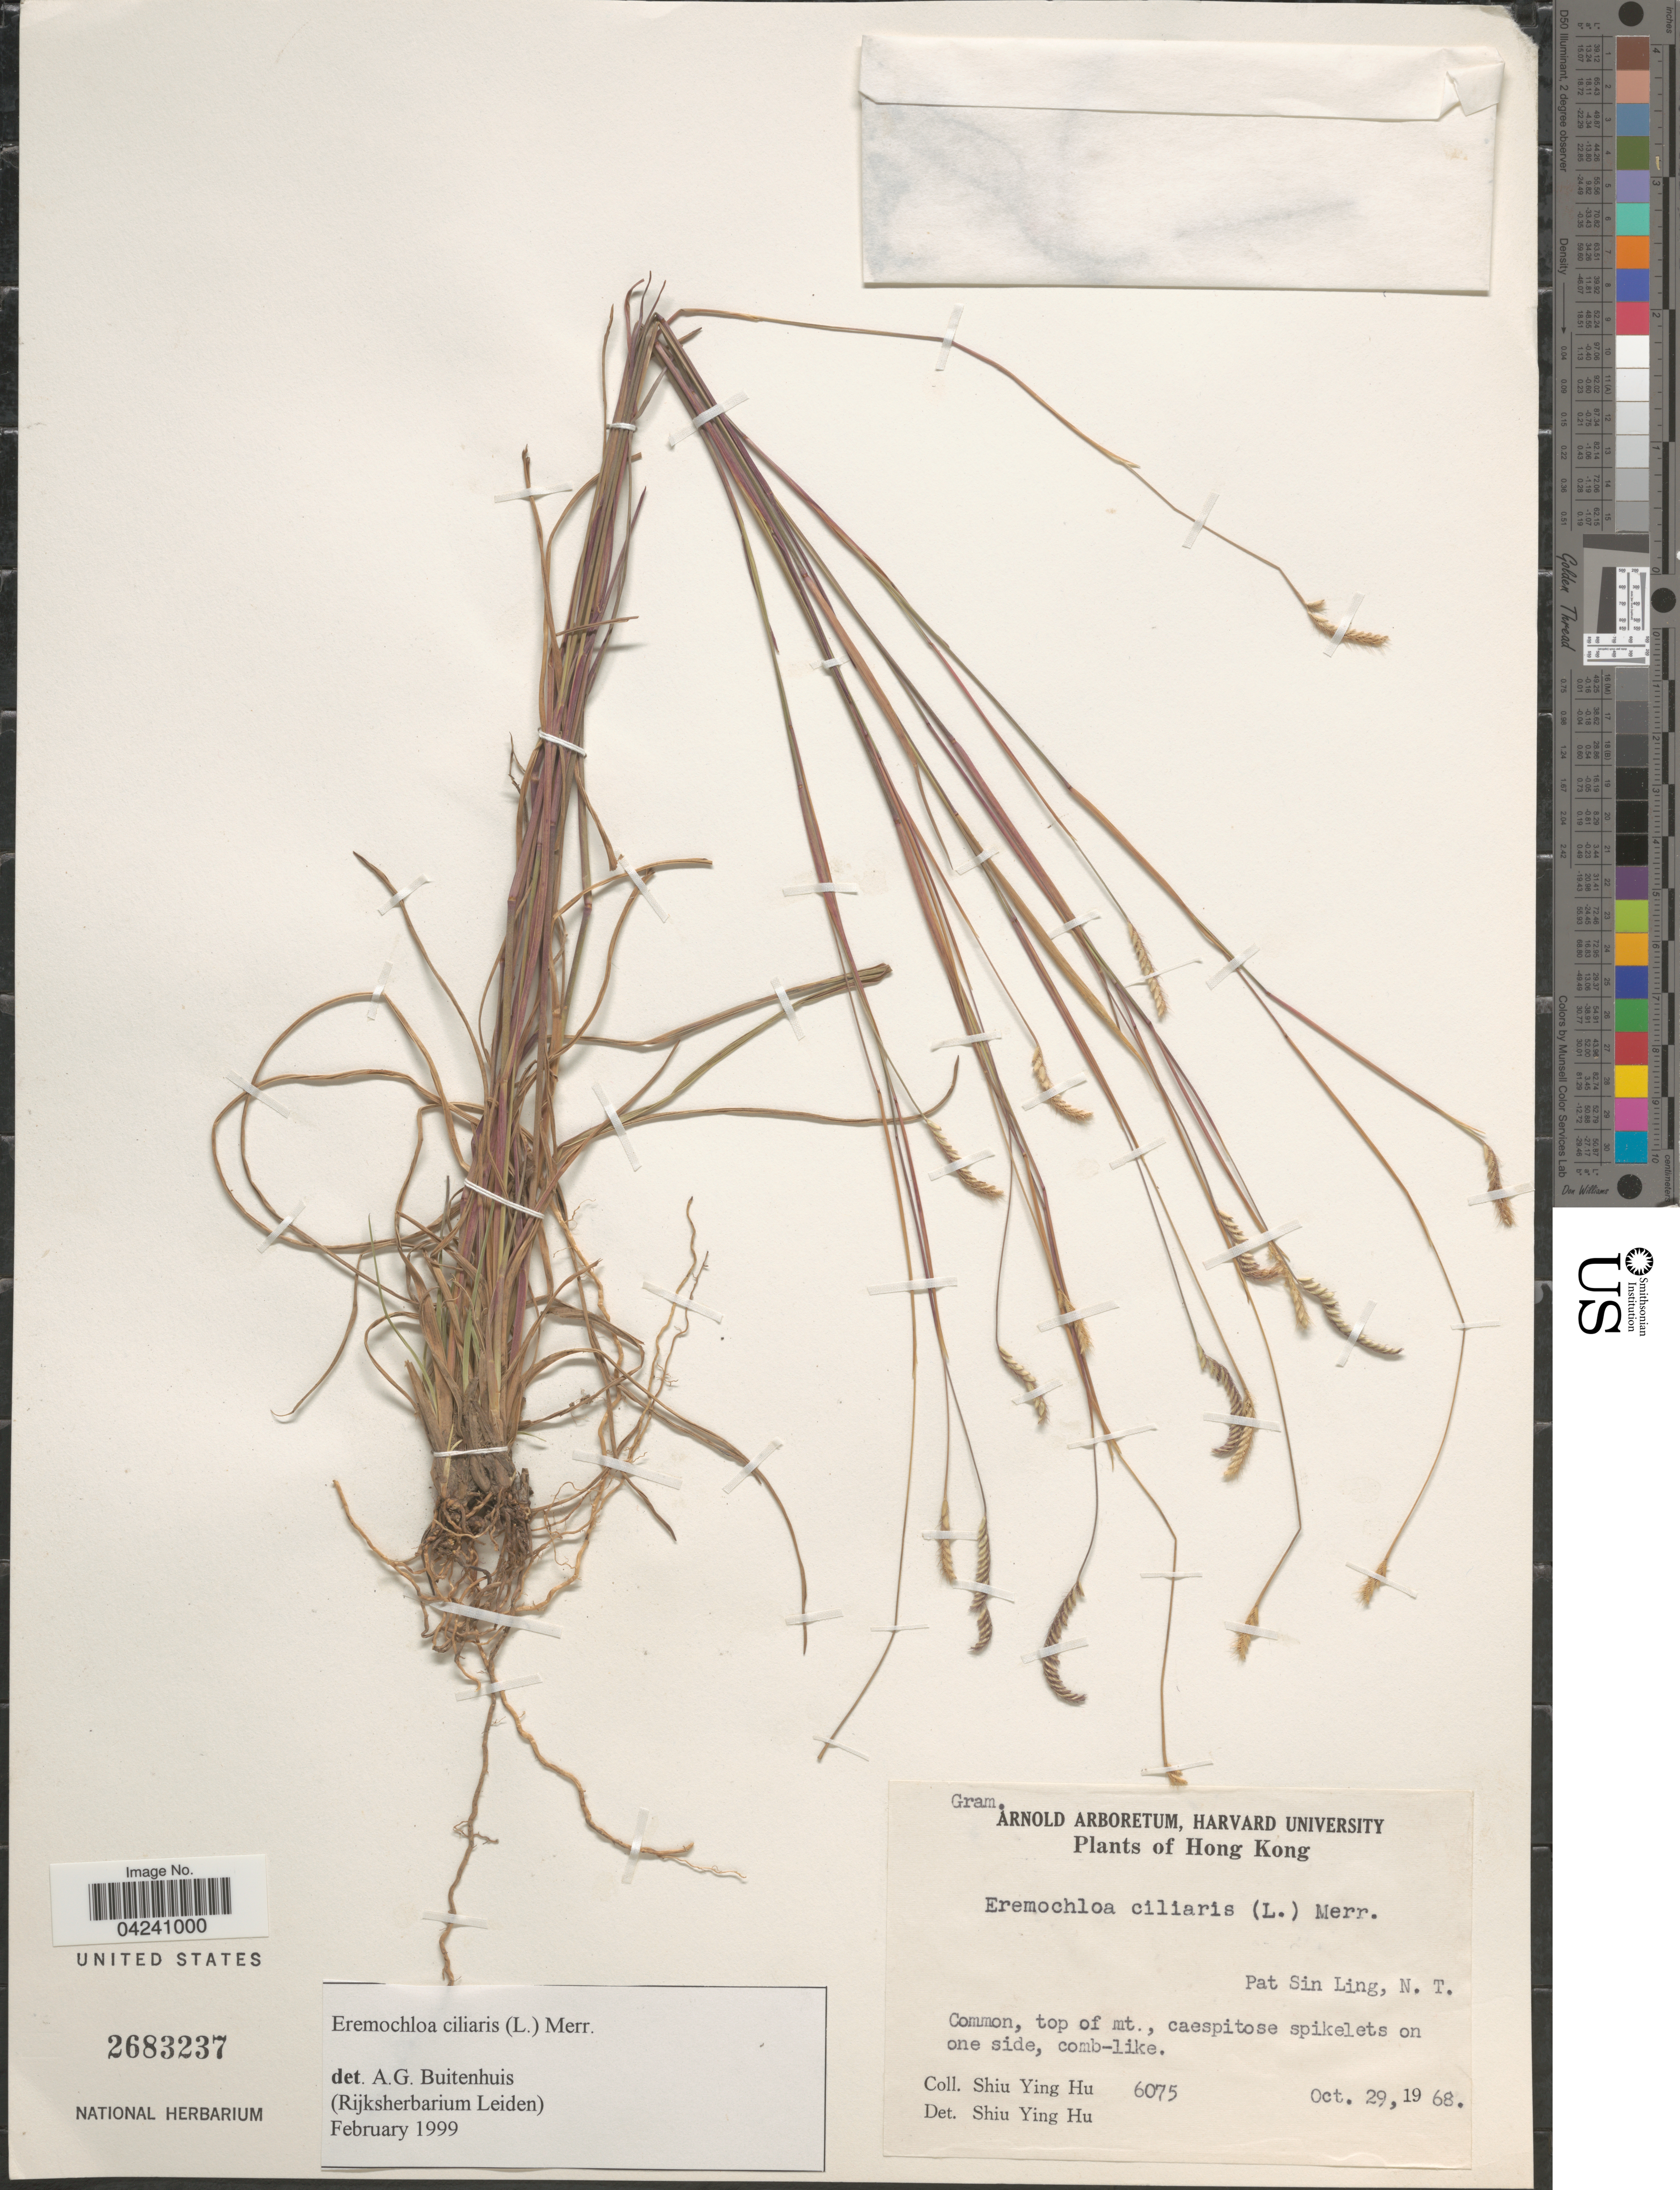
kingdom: Plantae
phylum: Tracheophyta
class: Liliopsida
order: Poales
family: Poaceae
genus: Eremochloa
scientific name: Eremochloa ciliaris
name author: (L.) Merr.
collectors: S. Y. Hu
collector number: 6075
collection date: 1968-10-29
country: China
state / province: Hong Kong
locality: Pat Sin Ling, N. T.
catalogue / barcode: US 2683237